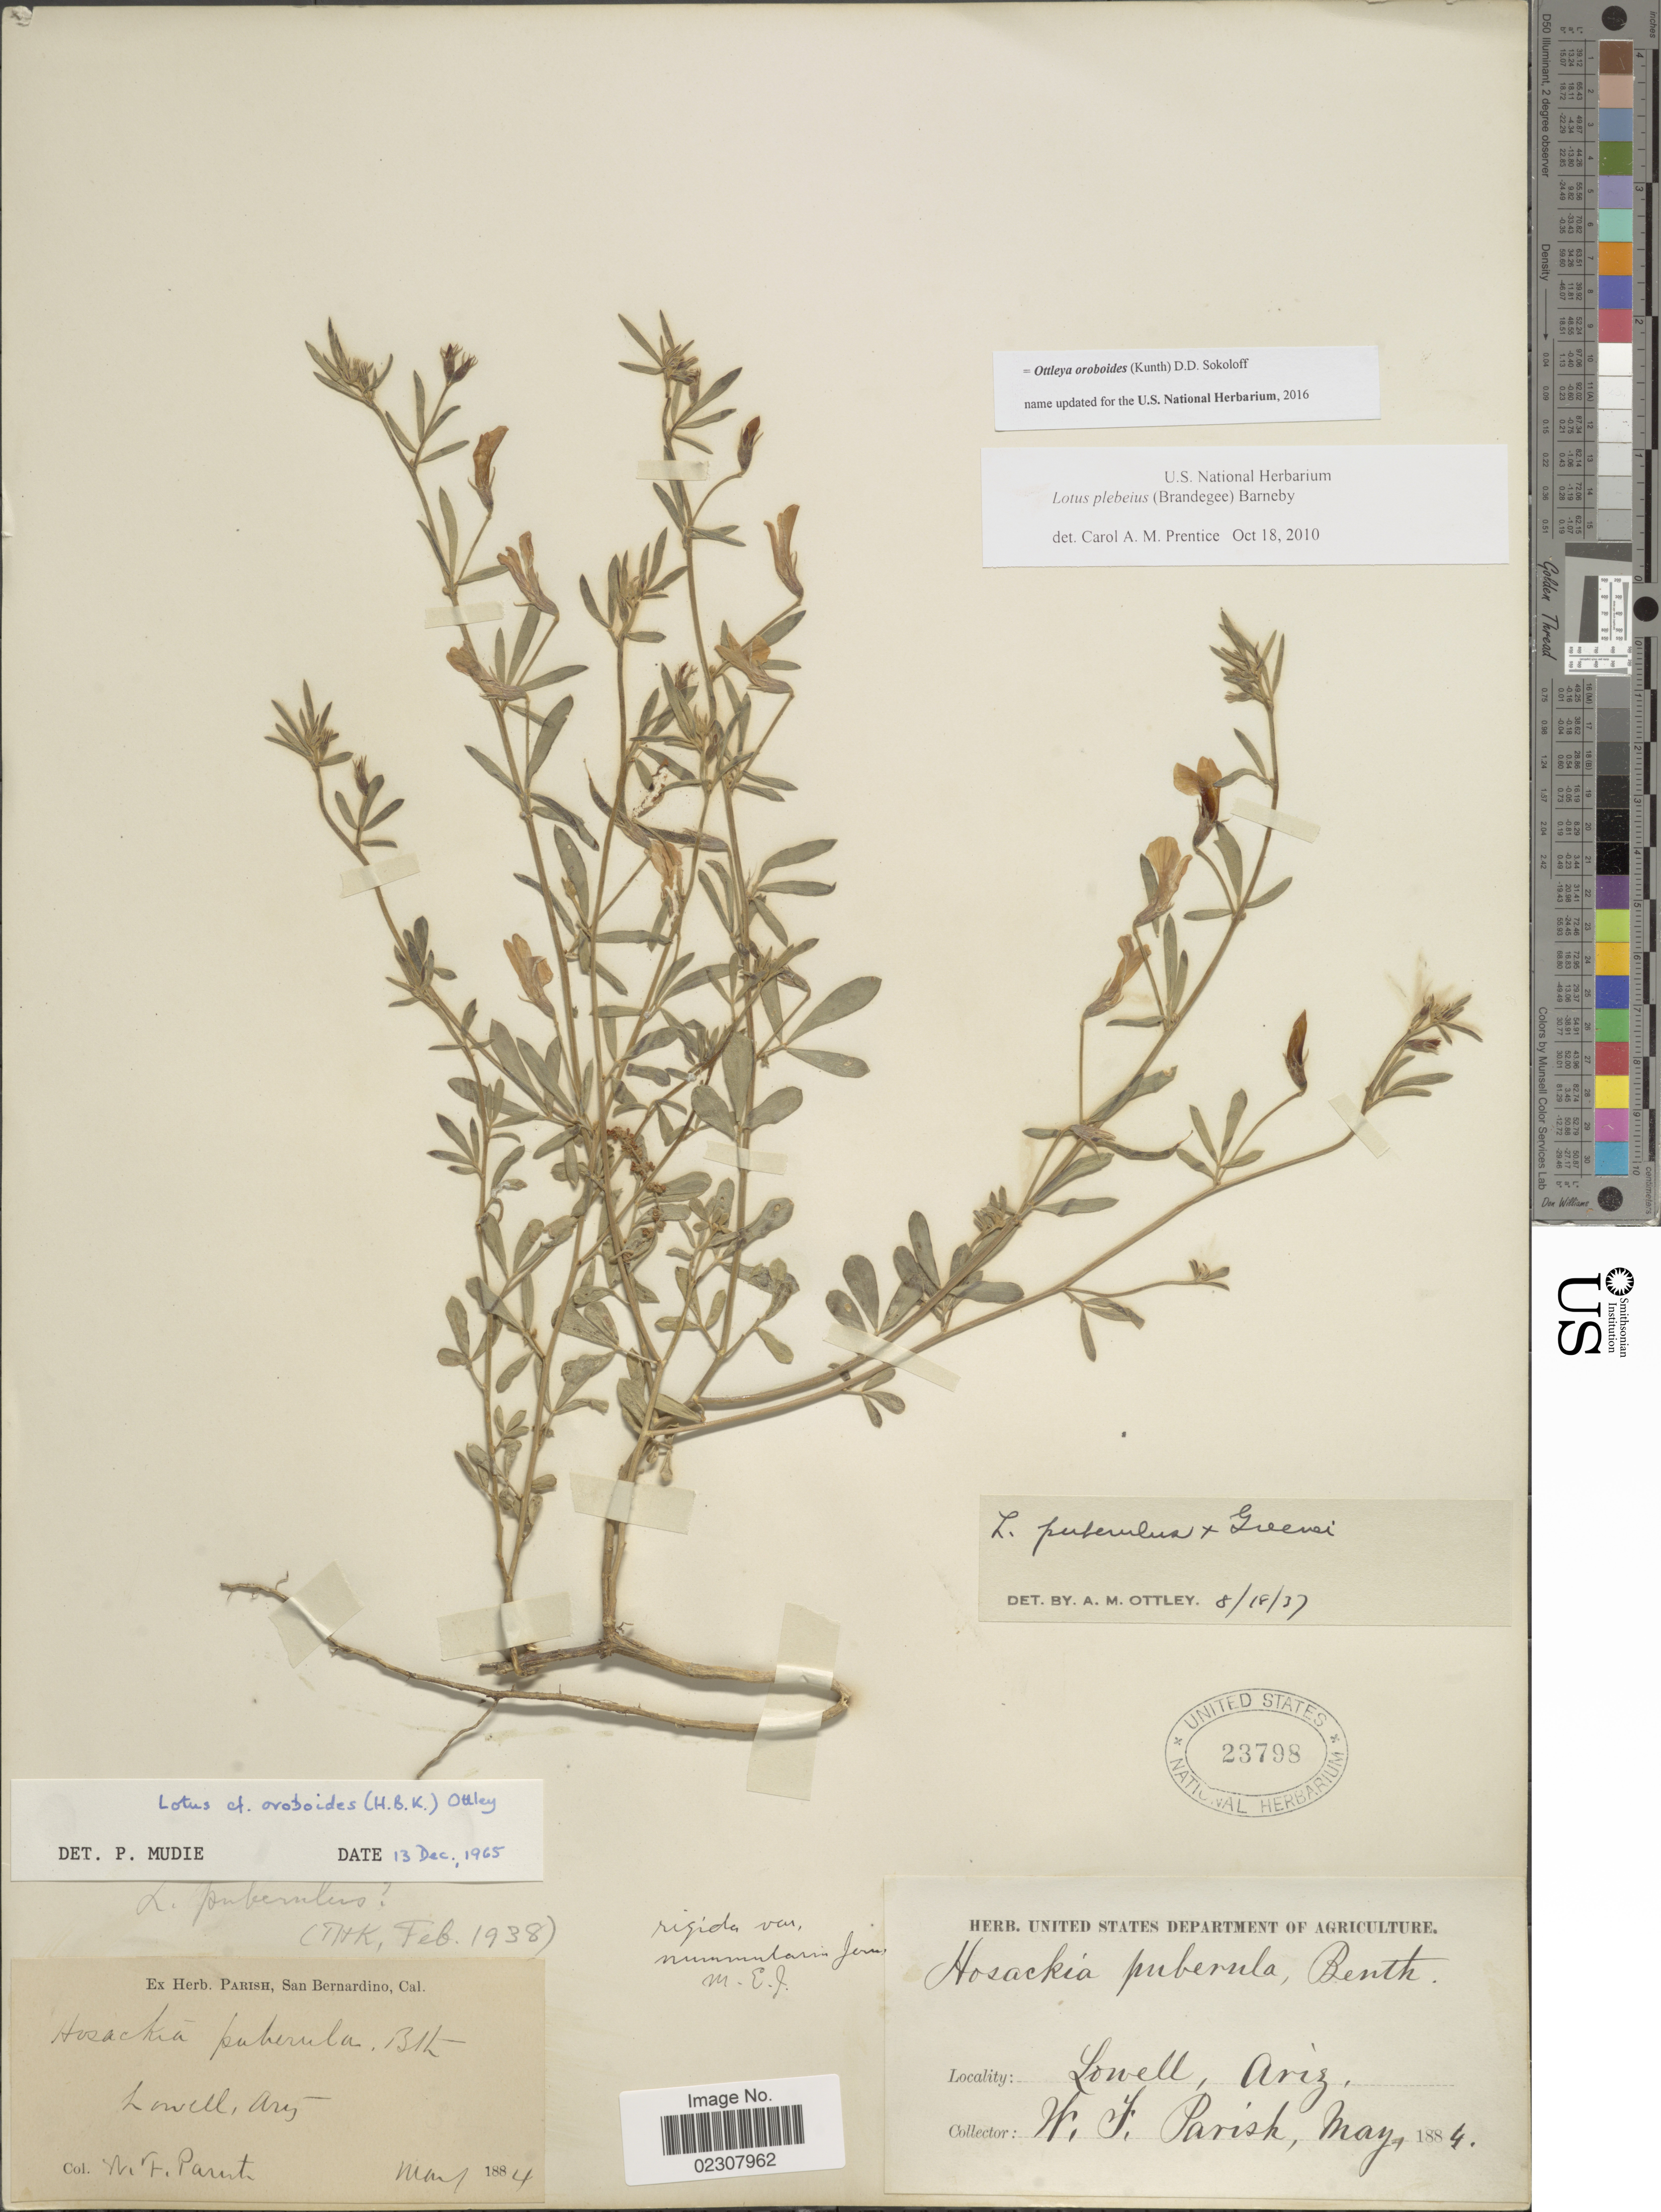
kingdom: Plantae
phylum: Tracheophyta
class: Magnoliopsida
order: Fabales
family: Fabaceae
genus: Ottleya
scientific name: Ottleya oroboides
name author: (Kunth) D.D. Sokoloff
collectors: W. F. Parish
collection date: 1884-05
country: United States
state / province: Arizona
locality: Lowell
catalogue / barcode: US 23798